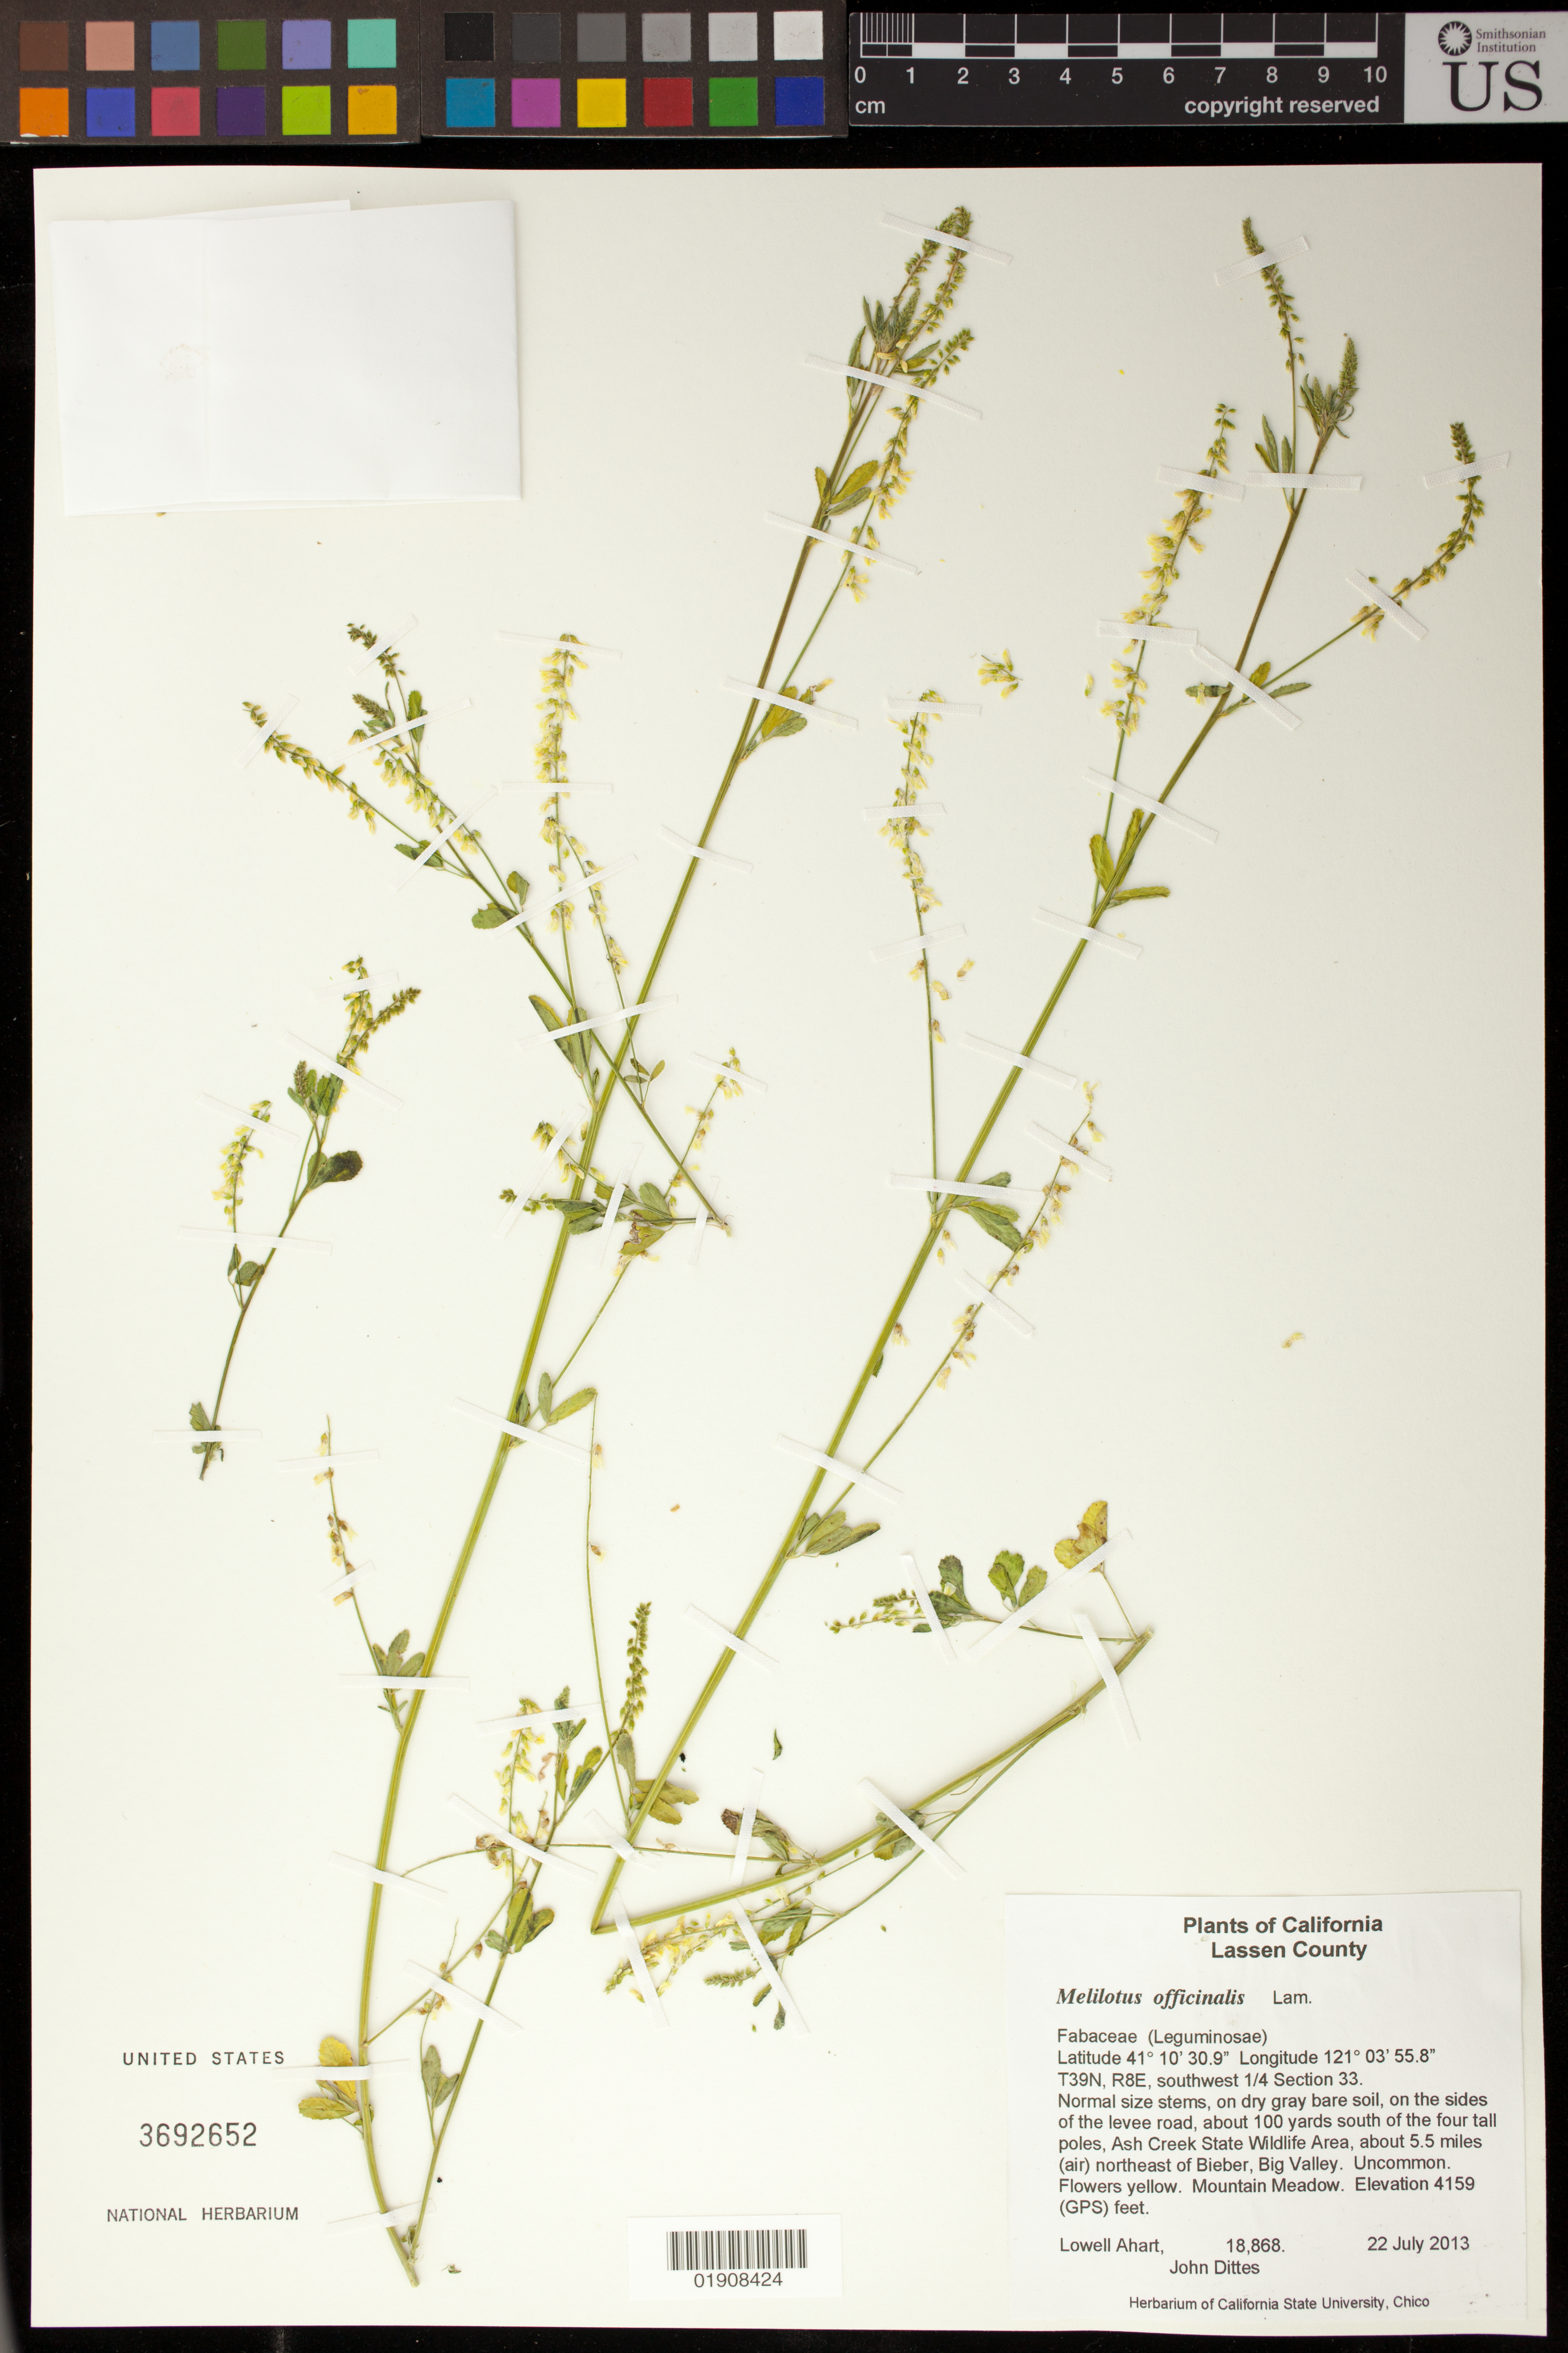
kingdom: Plantae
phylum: Tracheophyta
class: Magnoliopsida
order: Fabales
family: Fabaceae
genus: Melilotus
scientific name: Melilotus officinalis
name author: (L.) Lam.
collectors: L. Ahart & J. Dittes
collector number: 18868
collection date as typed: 22 July 2013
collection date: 2013-07-22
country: United States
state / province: California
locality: On the sides of the levee road, about 100 yards south of the four tall poles, Ash Creek State Wildlife Area, about 5.5 miles (air) NE of Bieber, Big Valley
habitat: Mountain Meadow, on gray bare soil.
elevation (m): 1268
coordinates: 41 10 30.9 N, 121 03 55.8 W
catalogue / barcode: US 3692652